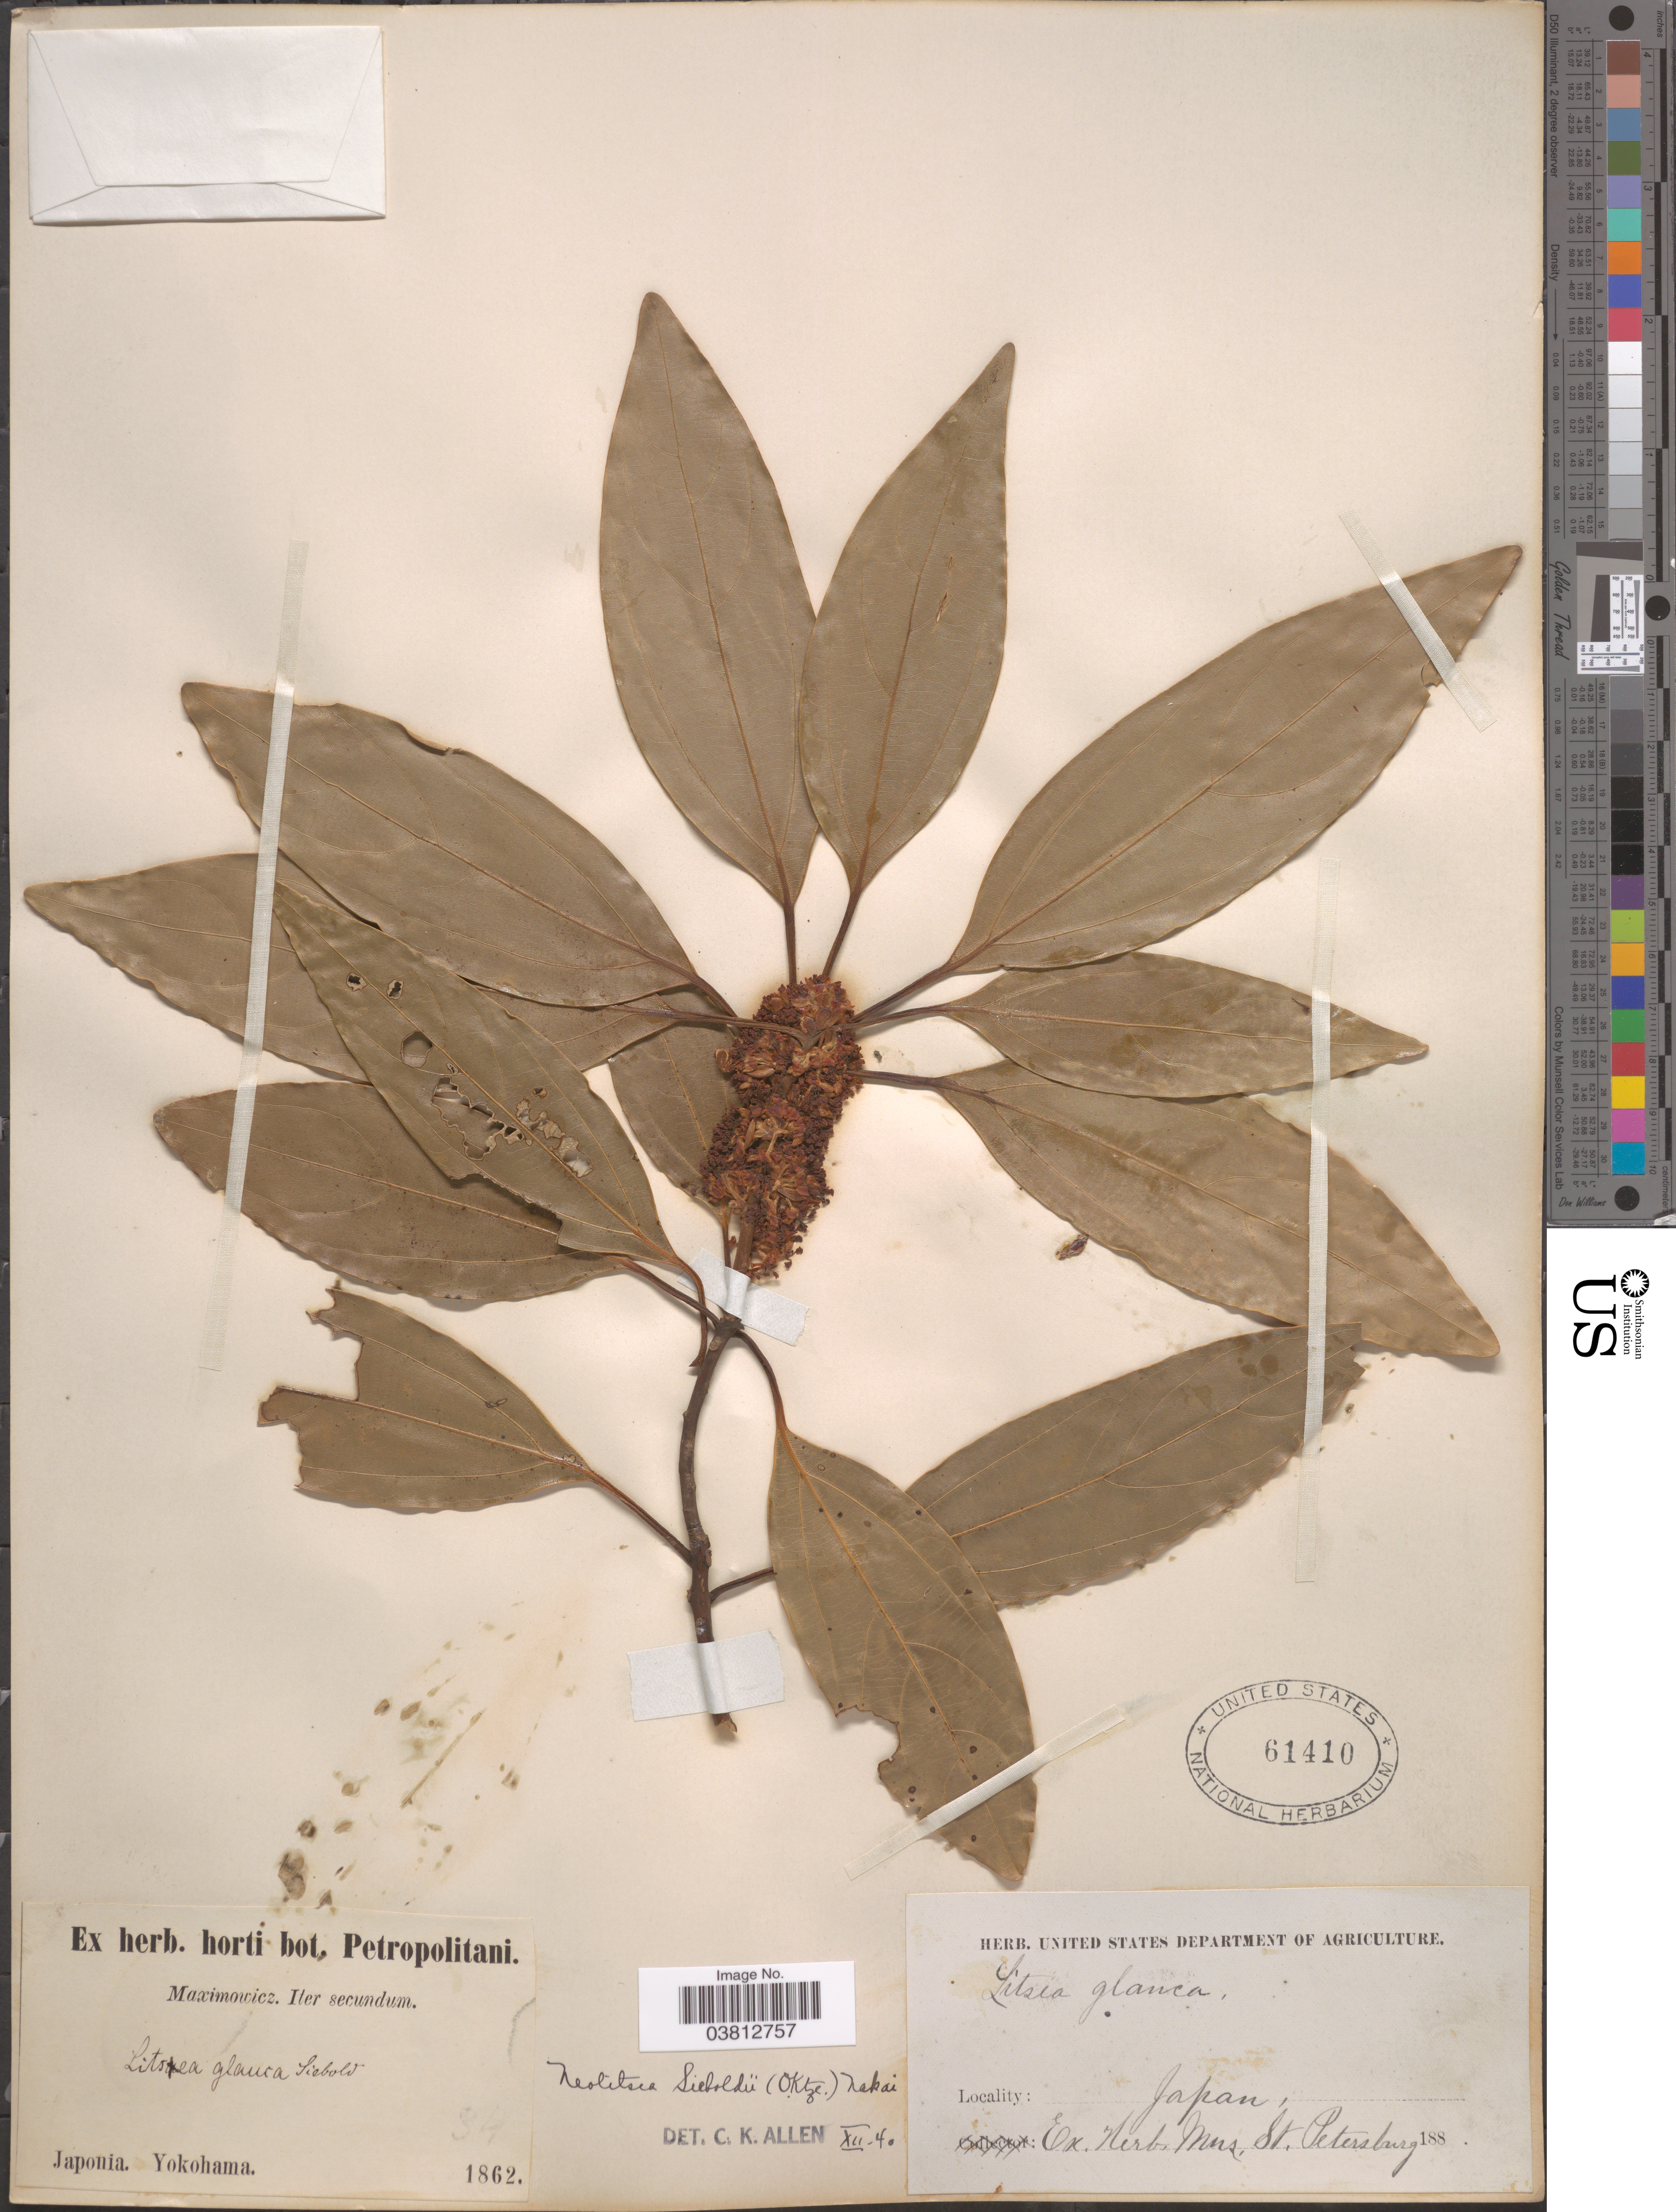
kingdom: Plantae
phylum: Tracheophyta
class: Magnoliopsida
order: Laurales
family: Lauraceae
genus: Neolitsea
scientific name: Neolitsea sericea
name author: (Blume) Koidz.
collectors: -. Maximowicz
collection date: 1862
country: Japan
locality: Yokohama.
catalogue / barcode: US 61410